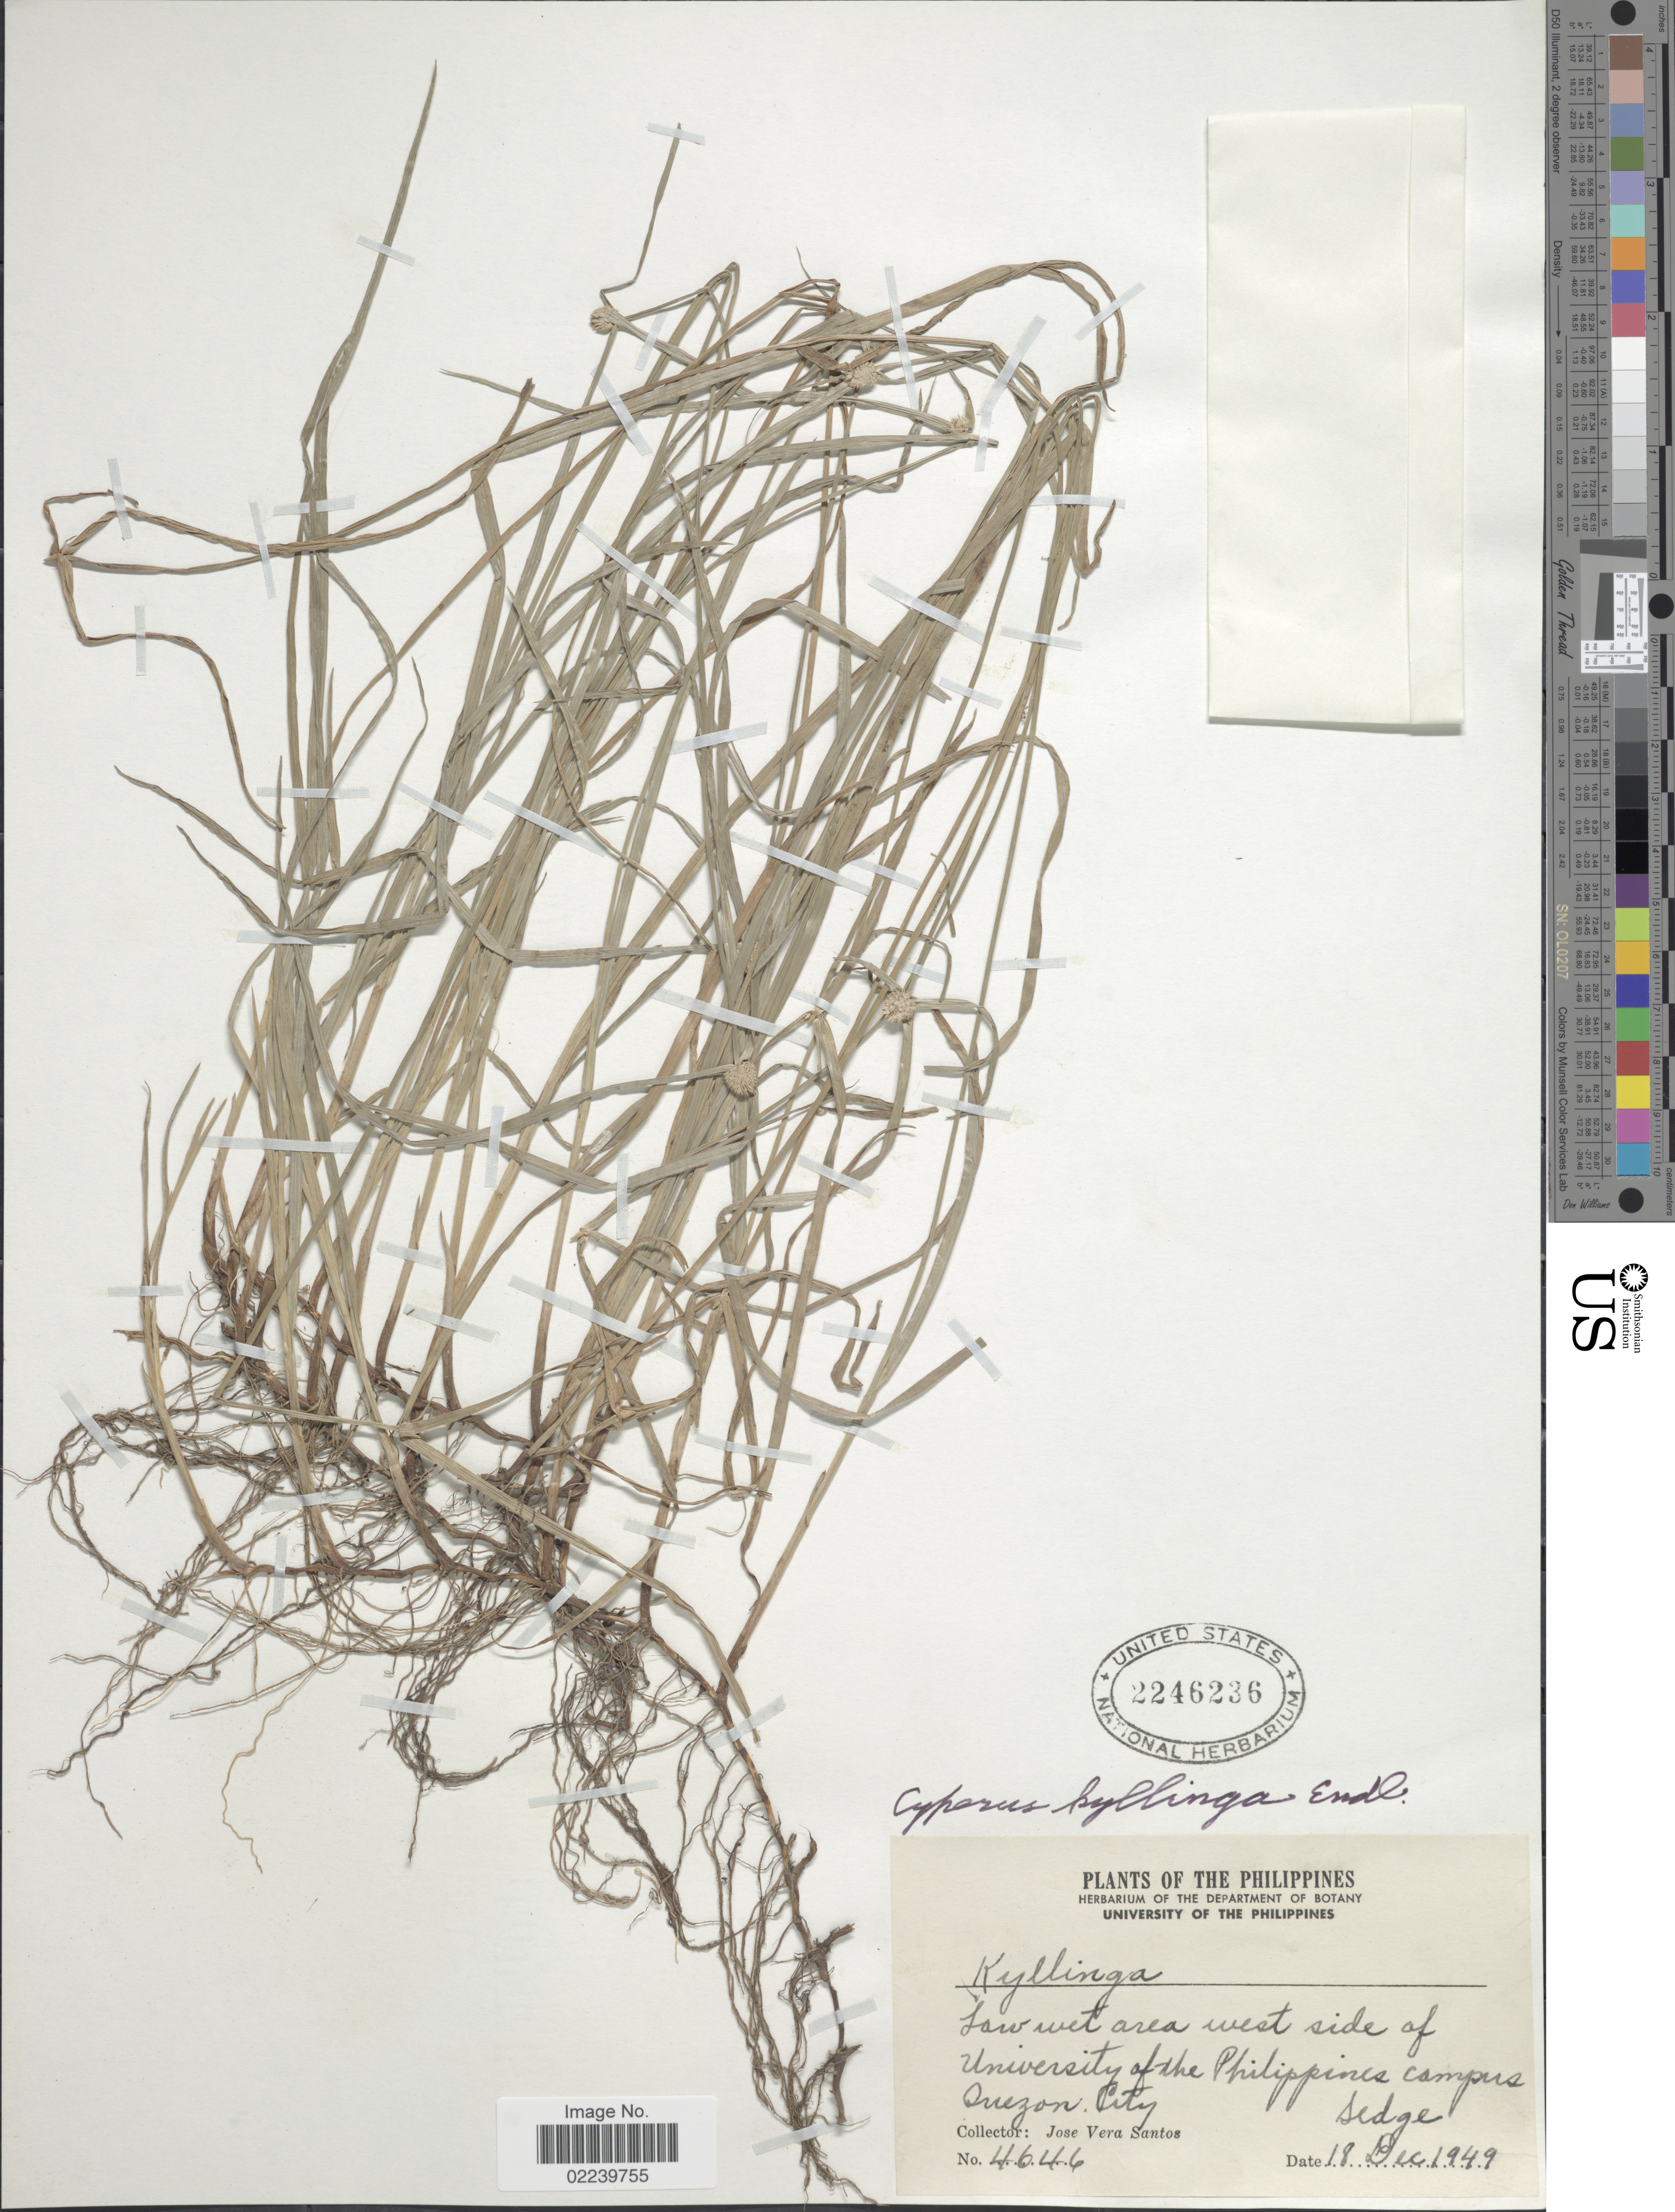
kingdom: Plantae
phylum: Tracheophyta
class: Liliopsida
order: Poales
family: Cyperaceae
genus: Cyperus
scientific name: Cyperus mindorensis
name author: (Steud.) Huygh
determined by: Strong, M. T., (US), Smithsonian Institution - National Museum of Natural History (UNITED STATES)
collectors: J. Santos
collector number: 4646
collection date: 1949-12-18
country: Philippines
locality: Low wet area west side of University of the Philippines campus, Oregon City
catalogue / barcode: US 2246236